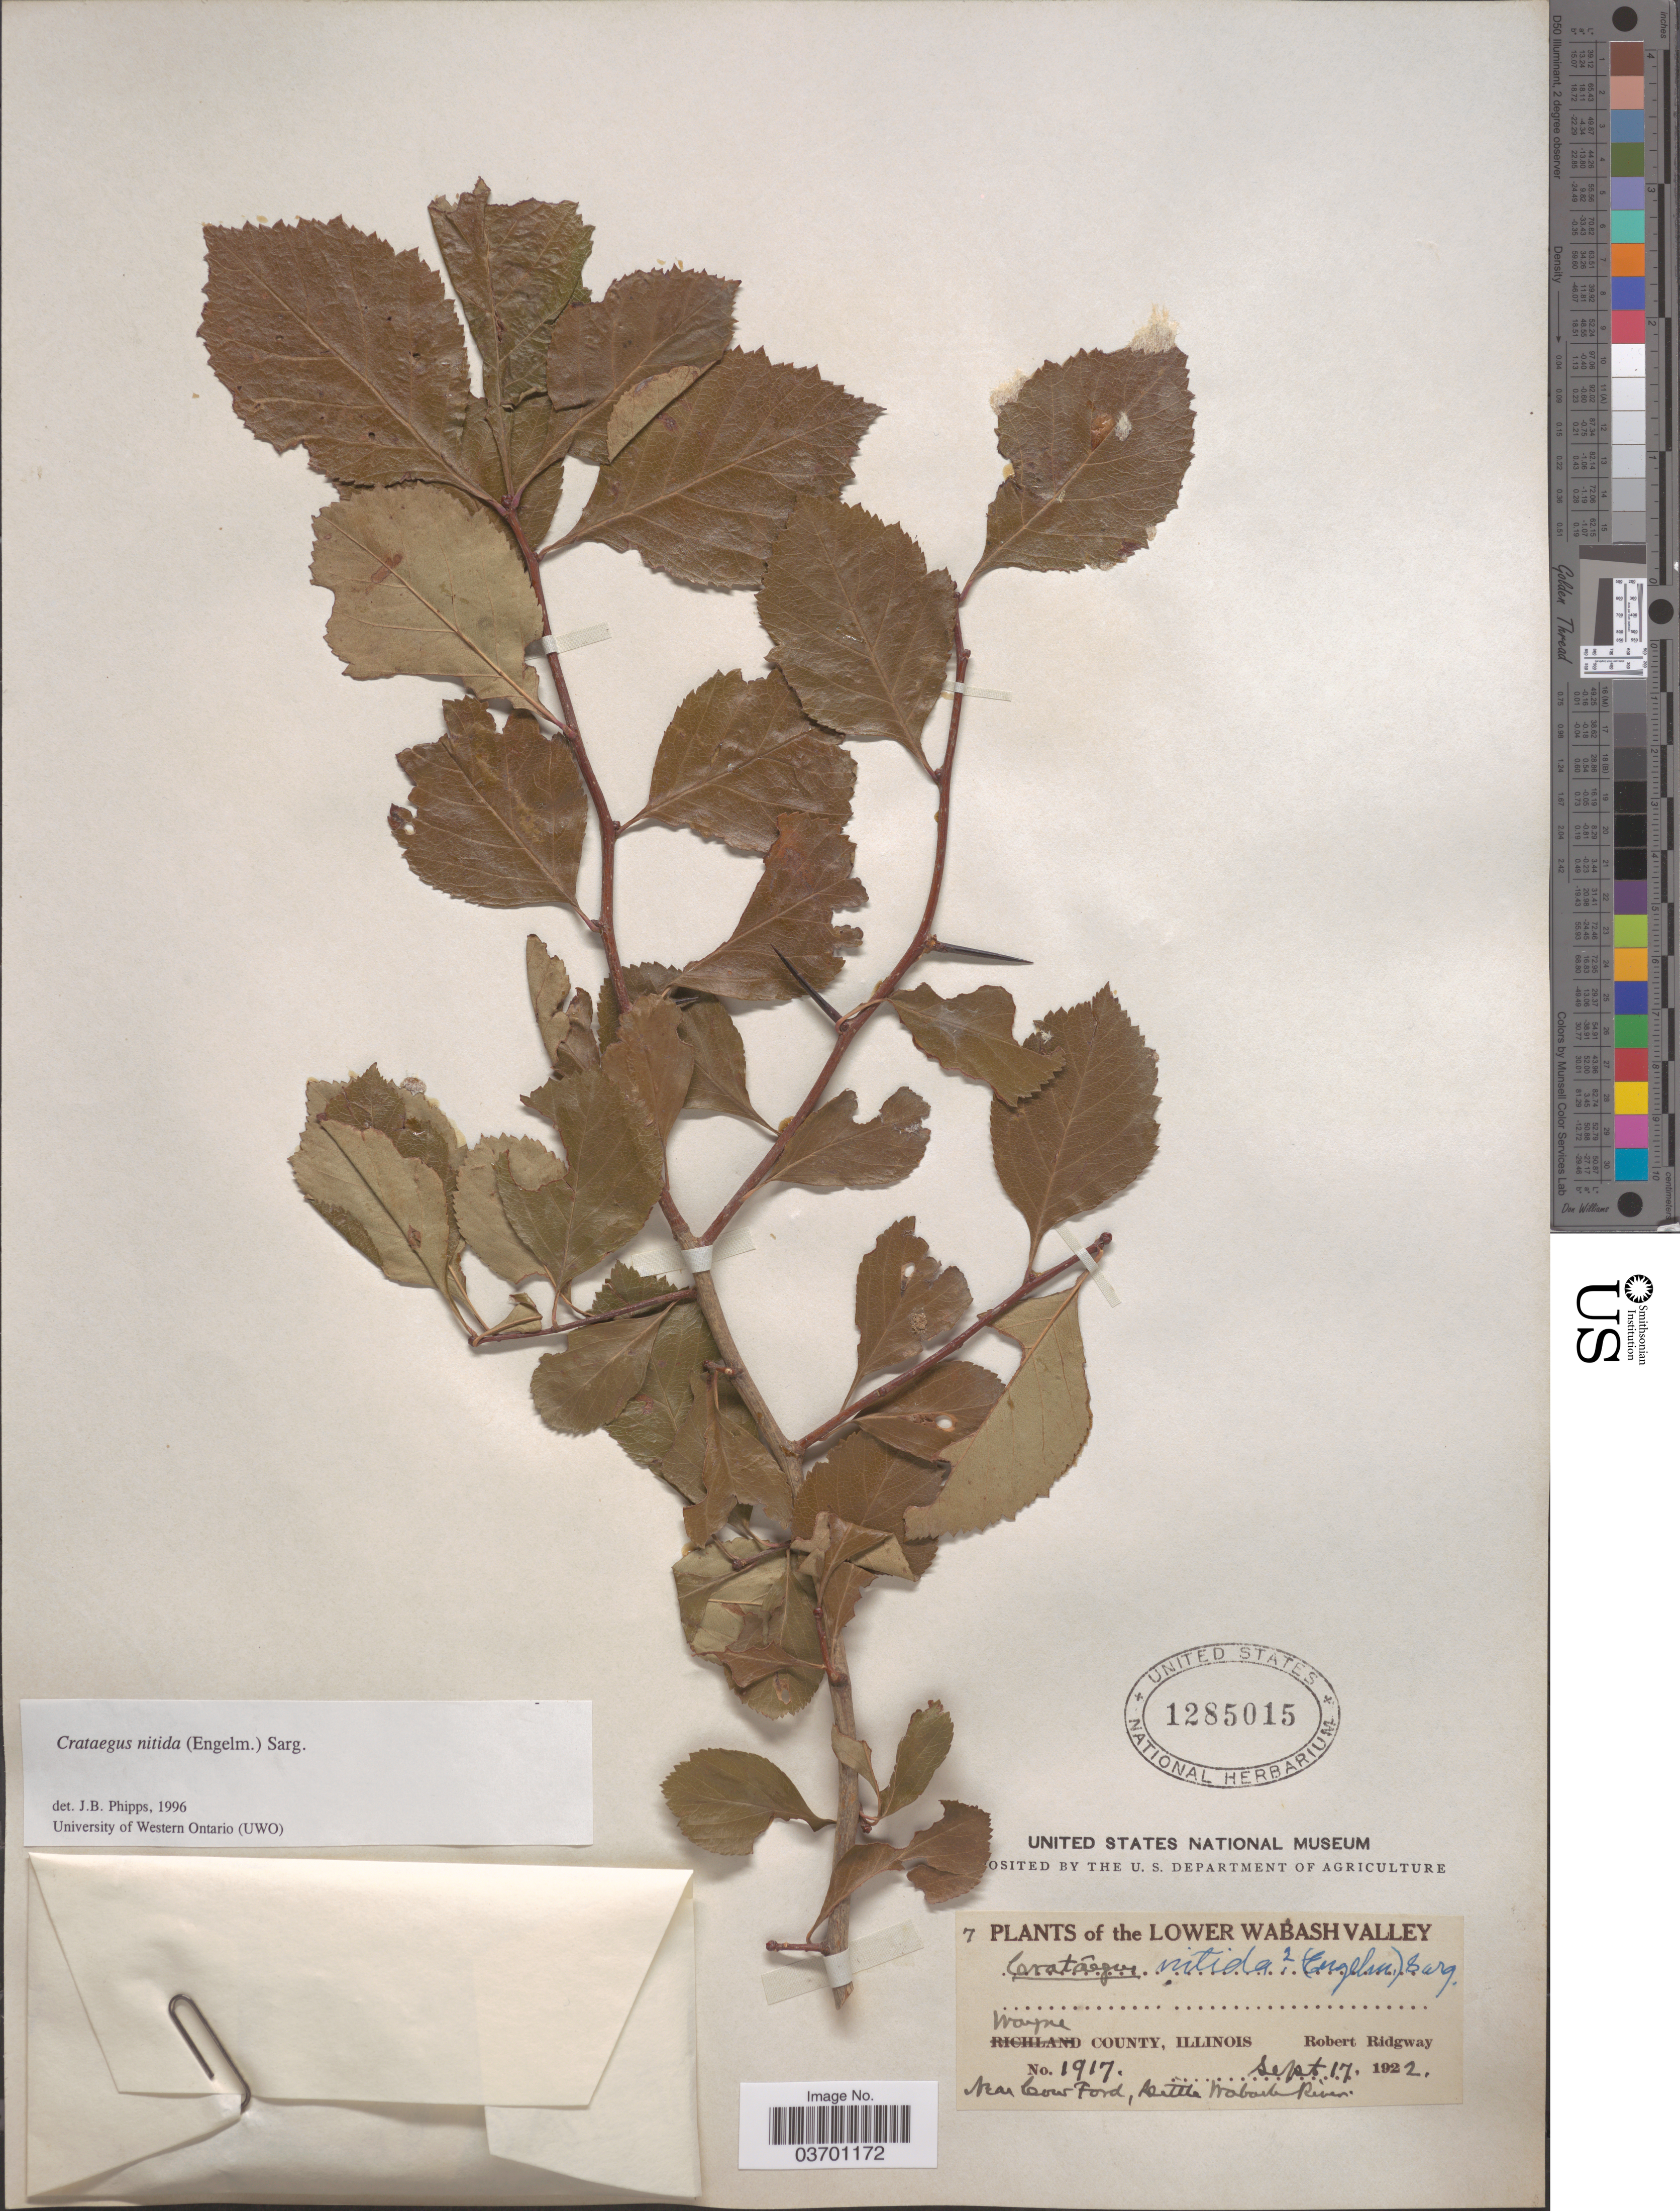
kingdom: Plantae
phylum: Tracheophyta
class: Magnoliopsida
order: Rosales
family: Rosaceae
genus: Crataegus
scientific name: Crataegus nitida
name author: (Engelm. ex Britton & N.E. Br.) Sarg.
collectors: R. Ridgway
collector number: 1917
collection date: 1922-09-17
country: United States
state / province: Illinois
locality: The Lower Wabash Valley. Wayne County. Near Cow Ford, Little Wabash River.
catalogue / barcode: US 1285015